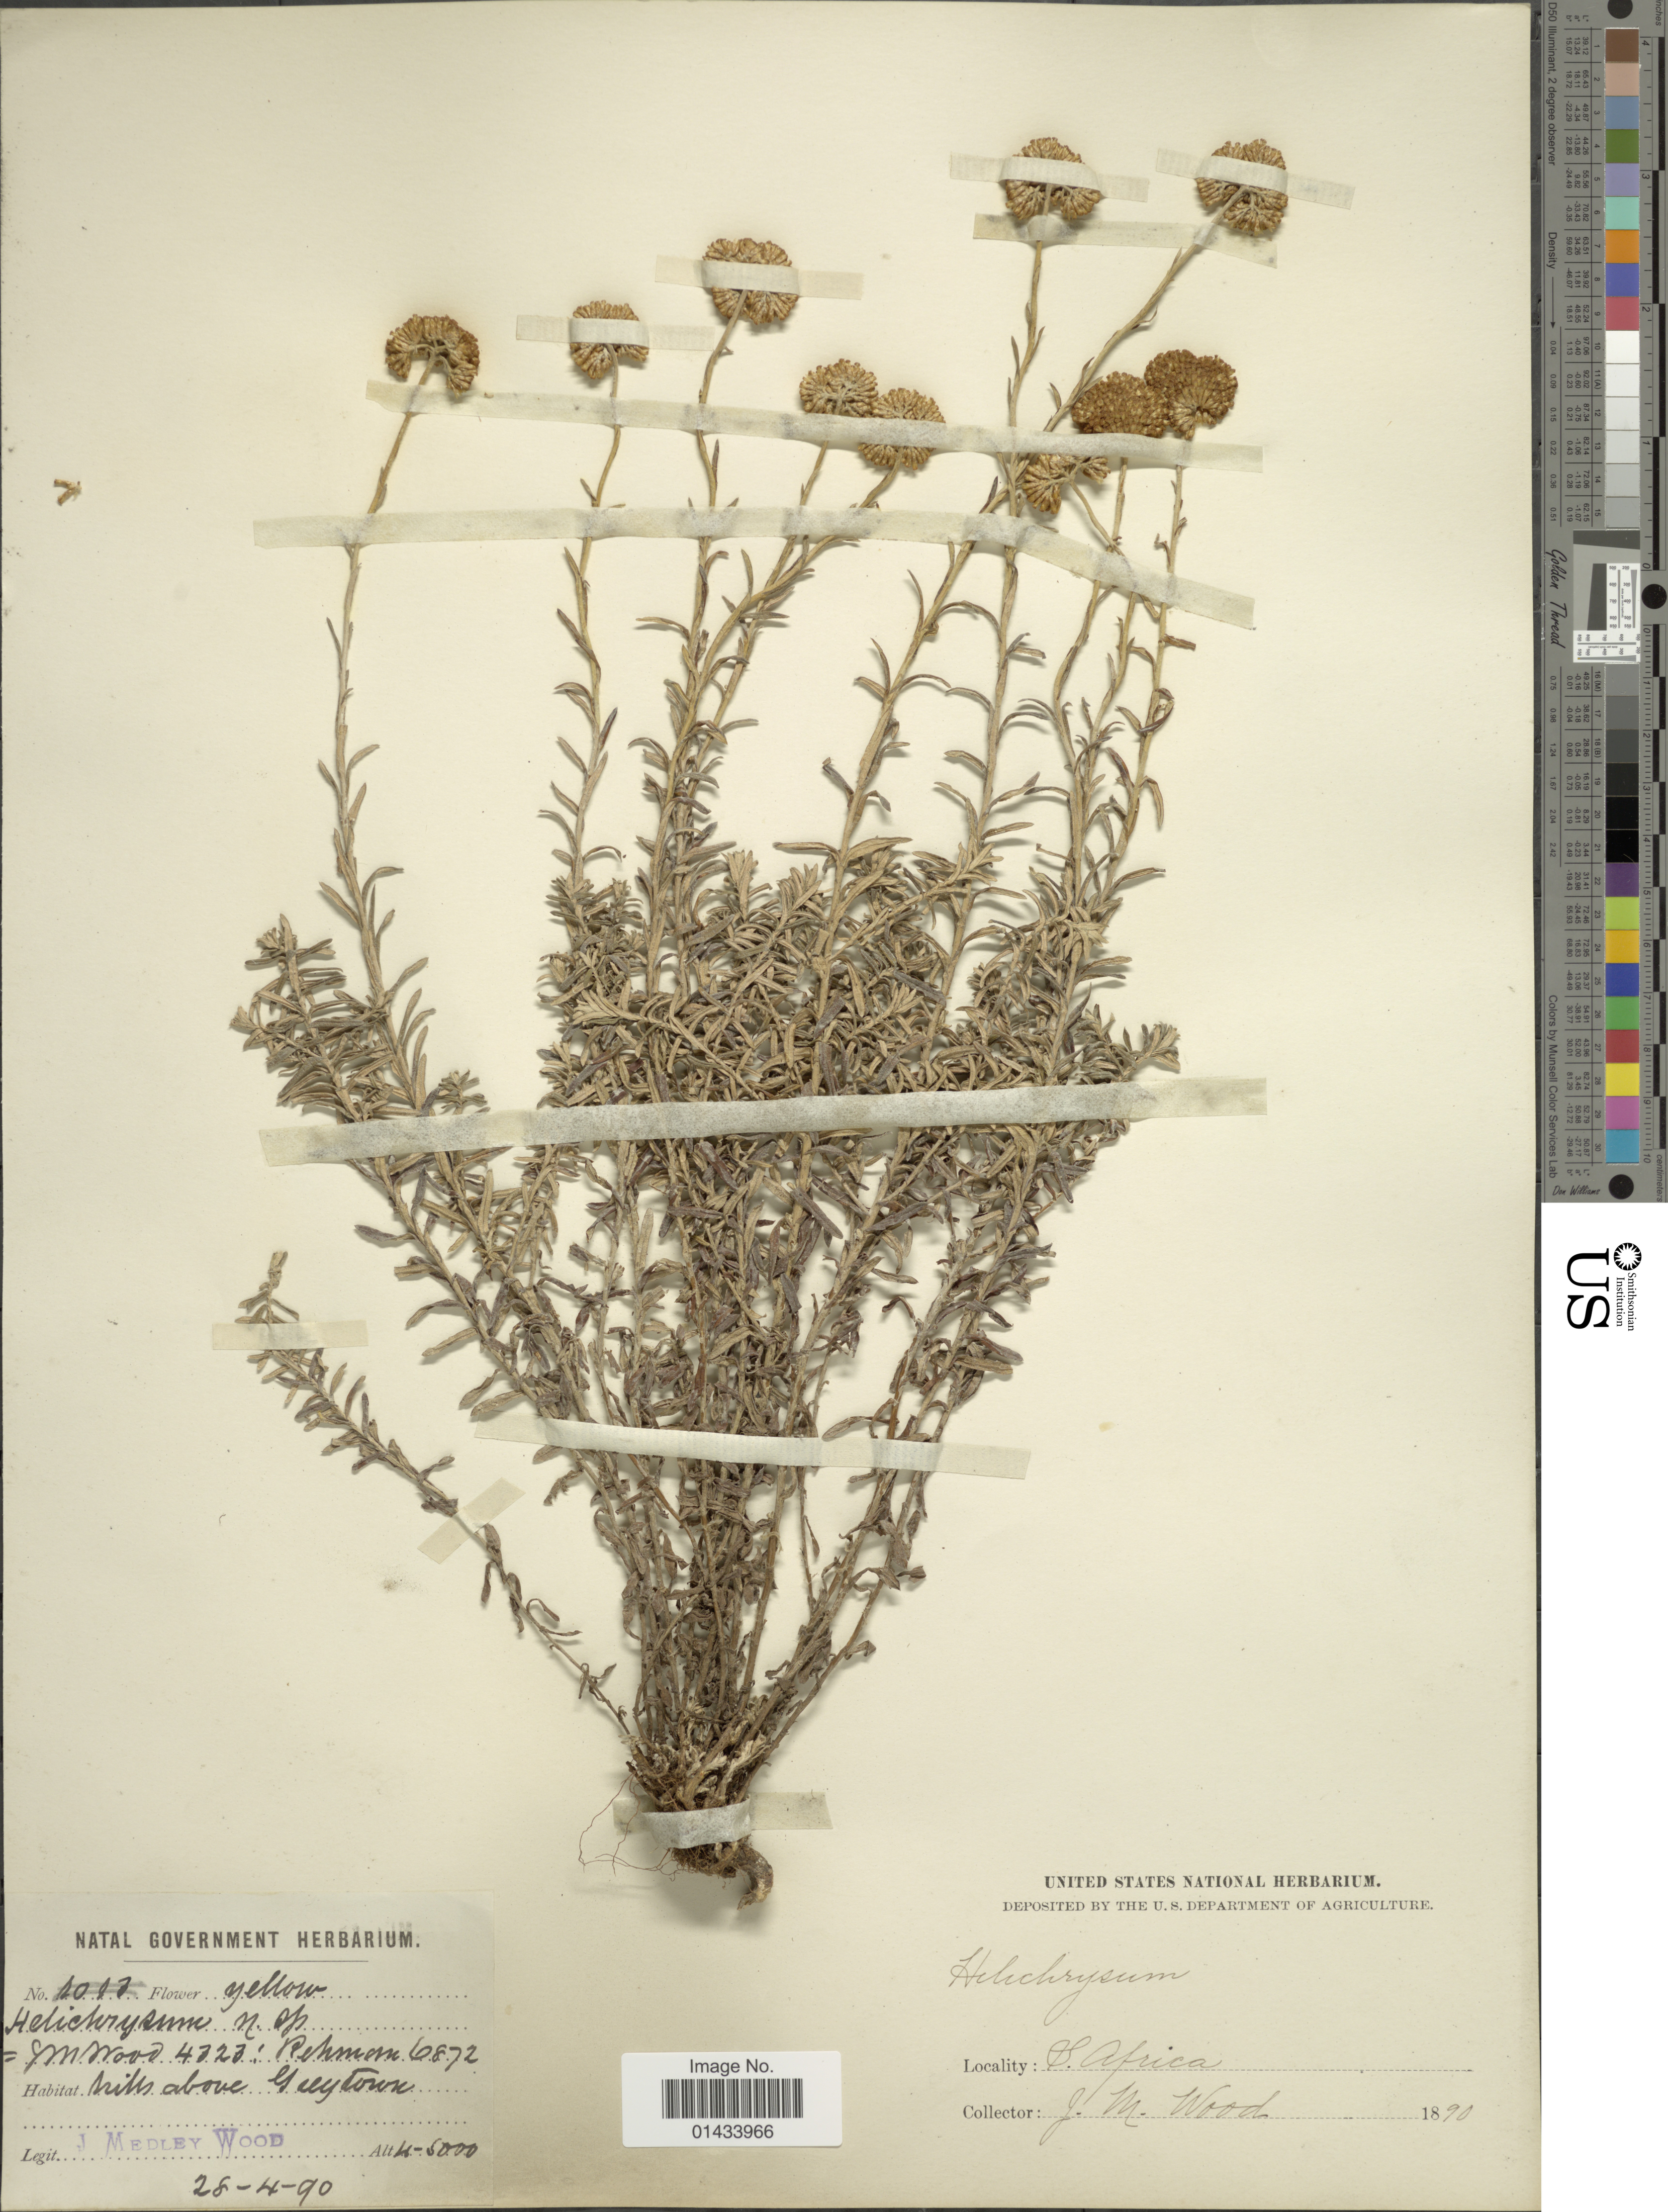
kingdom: Plantae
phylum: Tracheophyta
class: Magnoliopsida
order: Asterales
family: Asteraceae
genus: Helichrysum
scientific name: Helichrysum sp.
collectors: J. M. Wood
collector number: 2013/4323*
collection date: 1890-04-28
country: South Africa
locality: Hills above Greytown